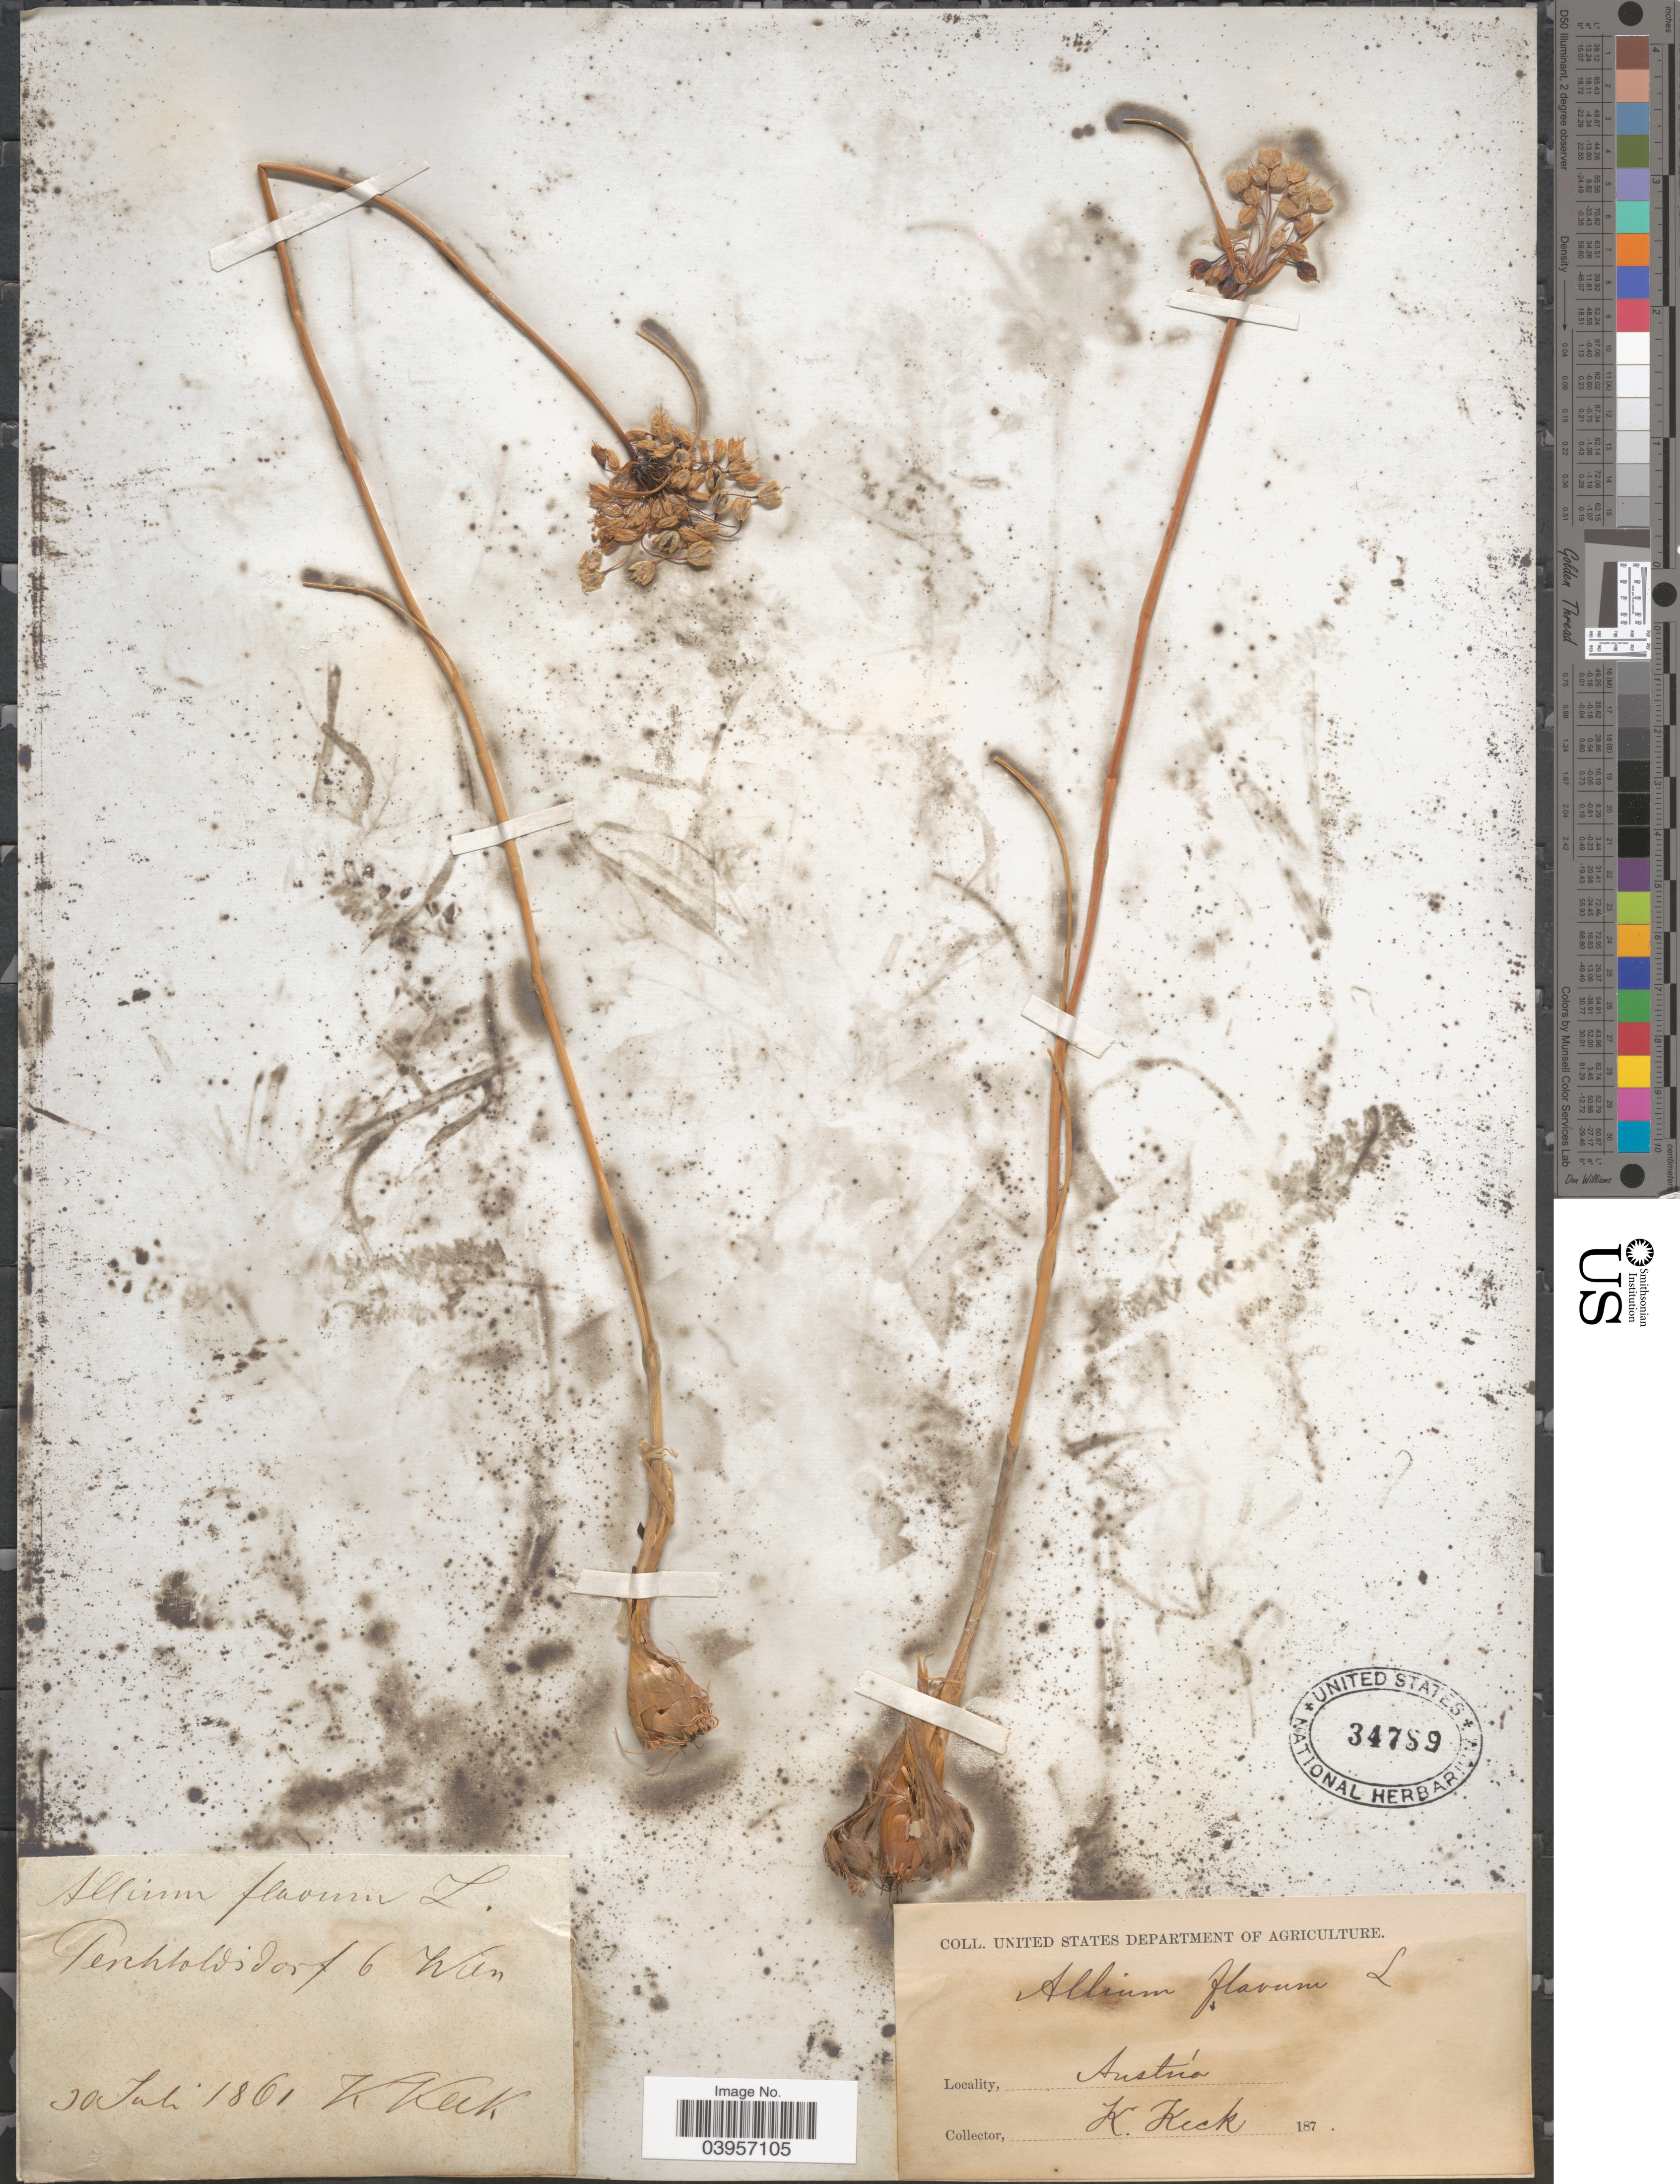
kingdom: Plantae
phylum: Tracheophyta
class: Liliopsida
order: Asparagales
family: Amaryllidaceae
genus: Allium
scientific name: Allium flavum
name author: L.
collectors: K. Keck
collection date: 1861-07-10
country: Austria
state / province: Wien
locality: Penhloldsdorf b Wien.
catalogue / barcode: US 34789